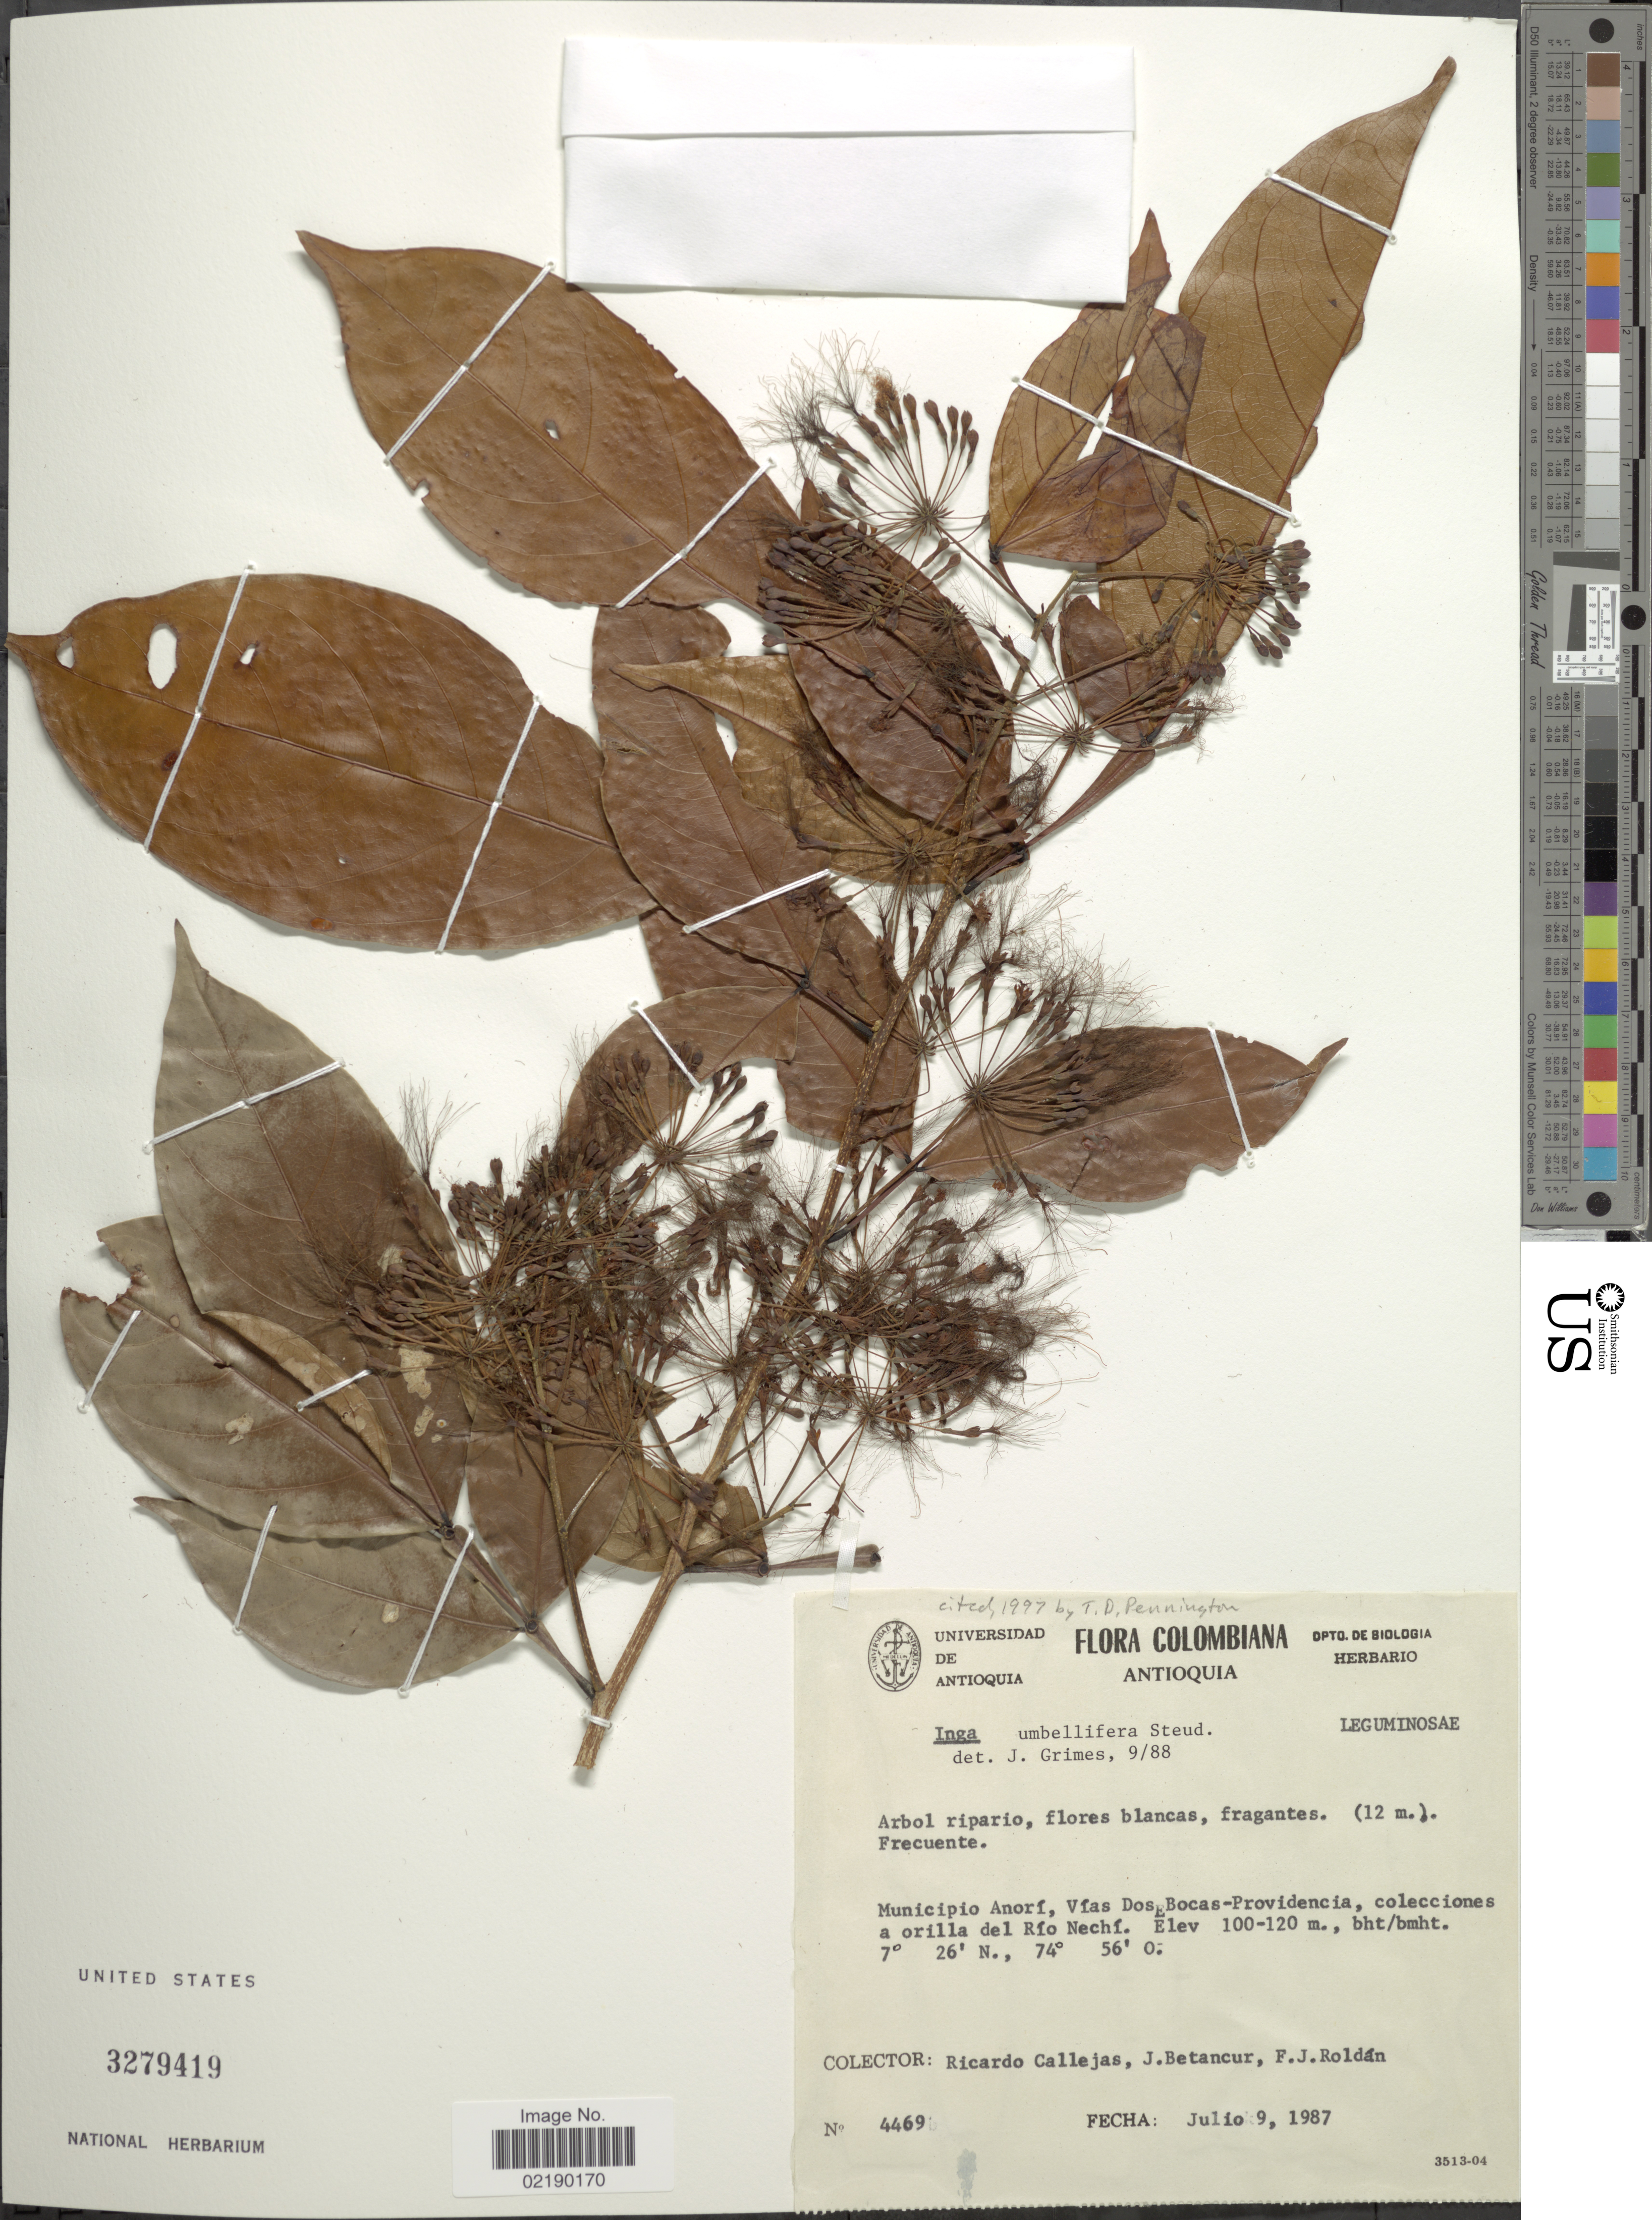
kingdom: Plantae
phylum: Tracheophyta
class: Magnoliopsida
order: Fabales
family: Fabaceae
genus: Inga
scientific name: Inga umbellifera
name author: (Vahl) Steud. ex DC.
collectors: R. Callejas, J. Betancur & F. J. Roldán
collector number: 4469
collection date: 1987-07-09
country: Colombia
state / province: Antioquia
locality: Municipio Anori, Vias Dos Bocas-Providencia, colecciones a orilla del Rio Nechi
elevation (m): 100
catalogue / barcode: US 3279419